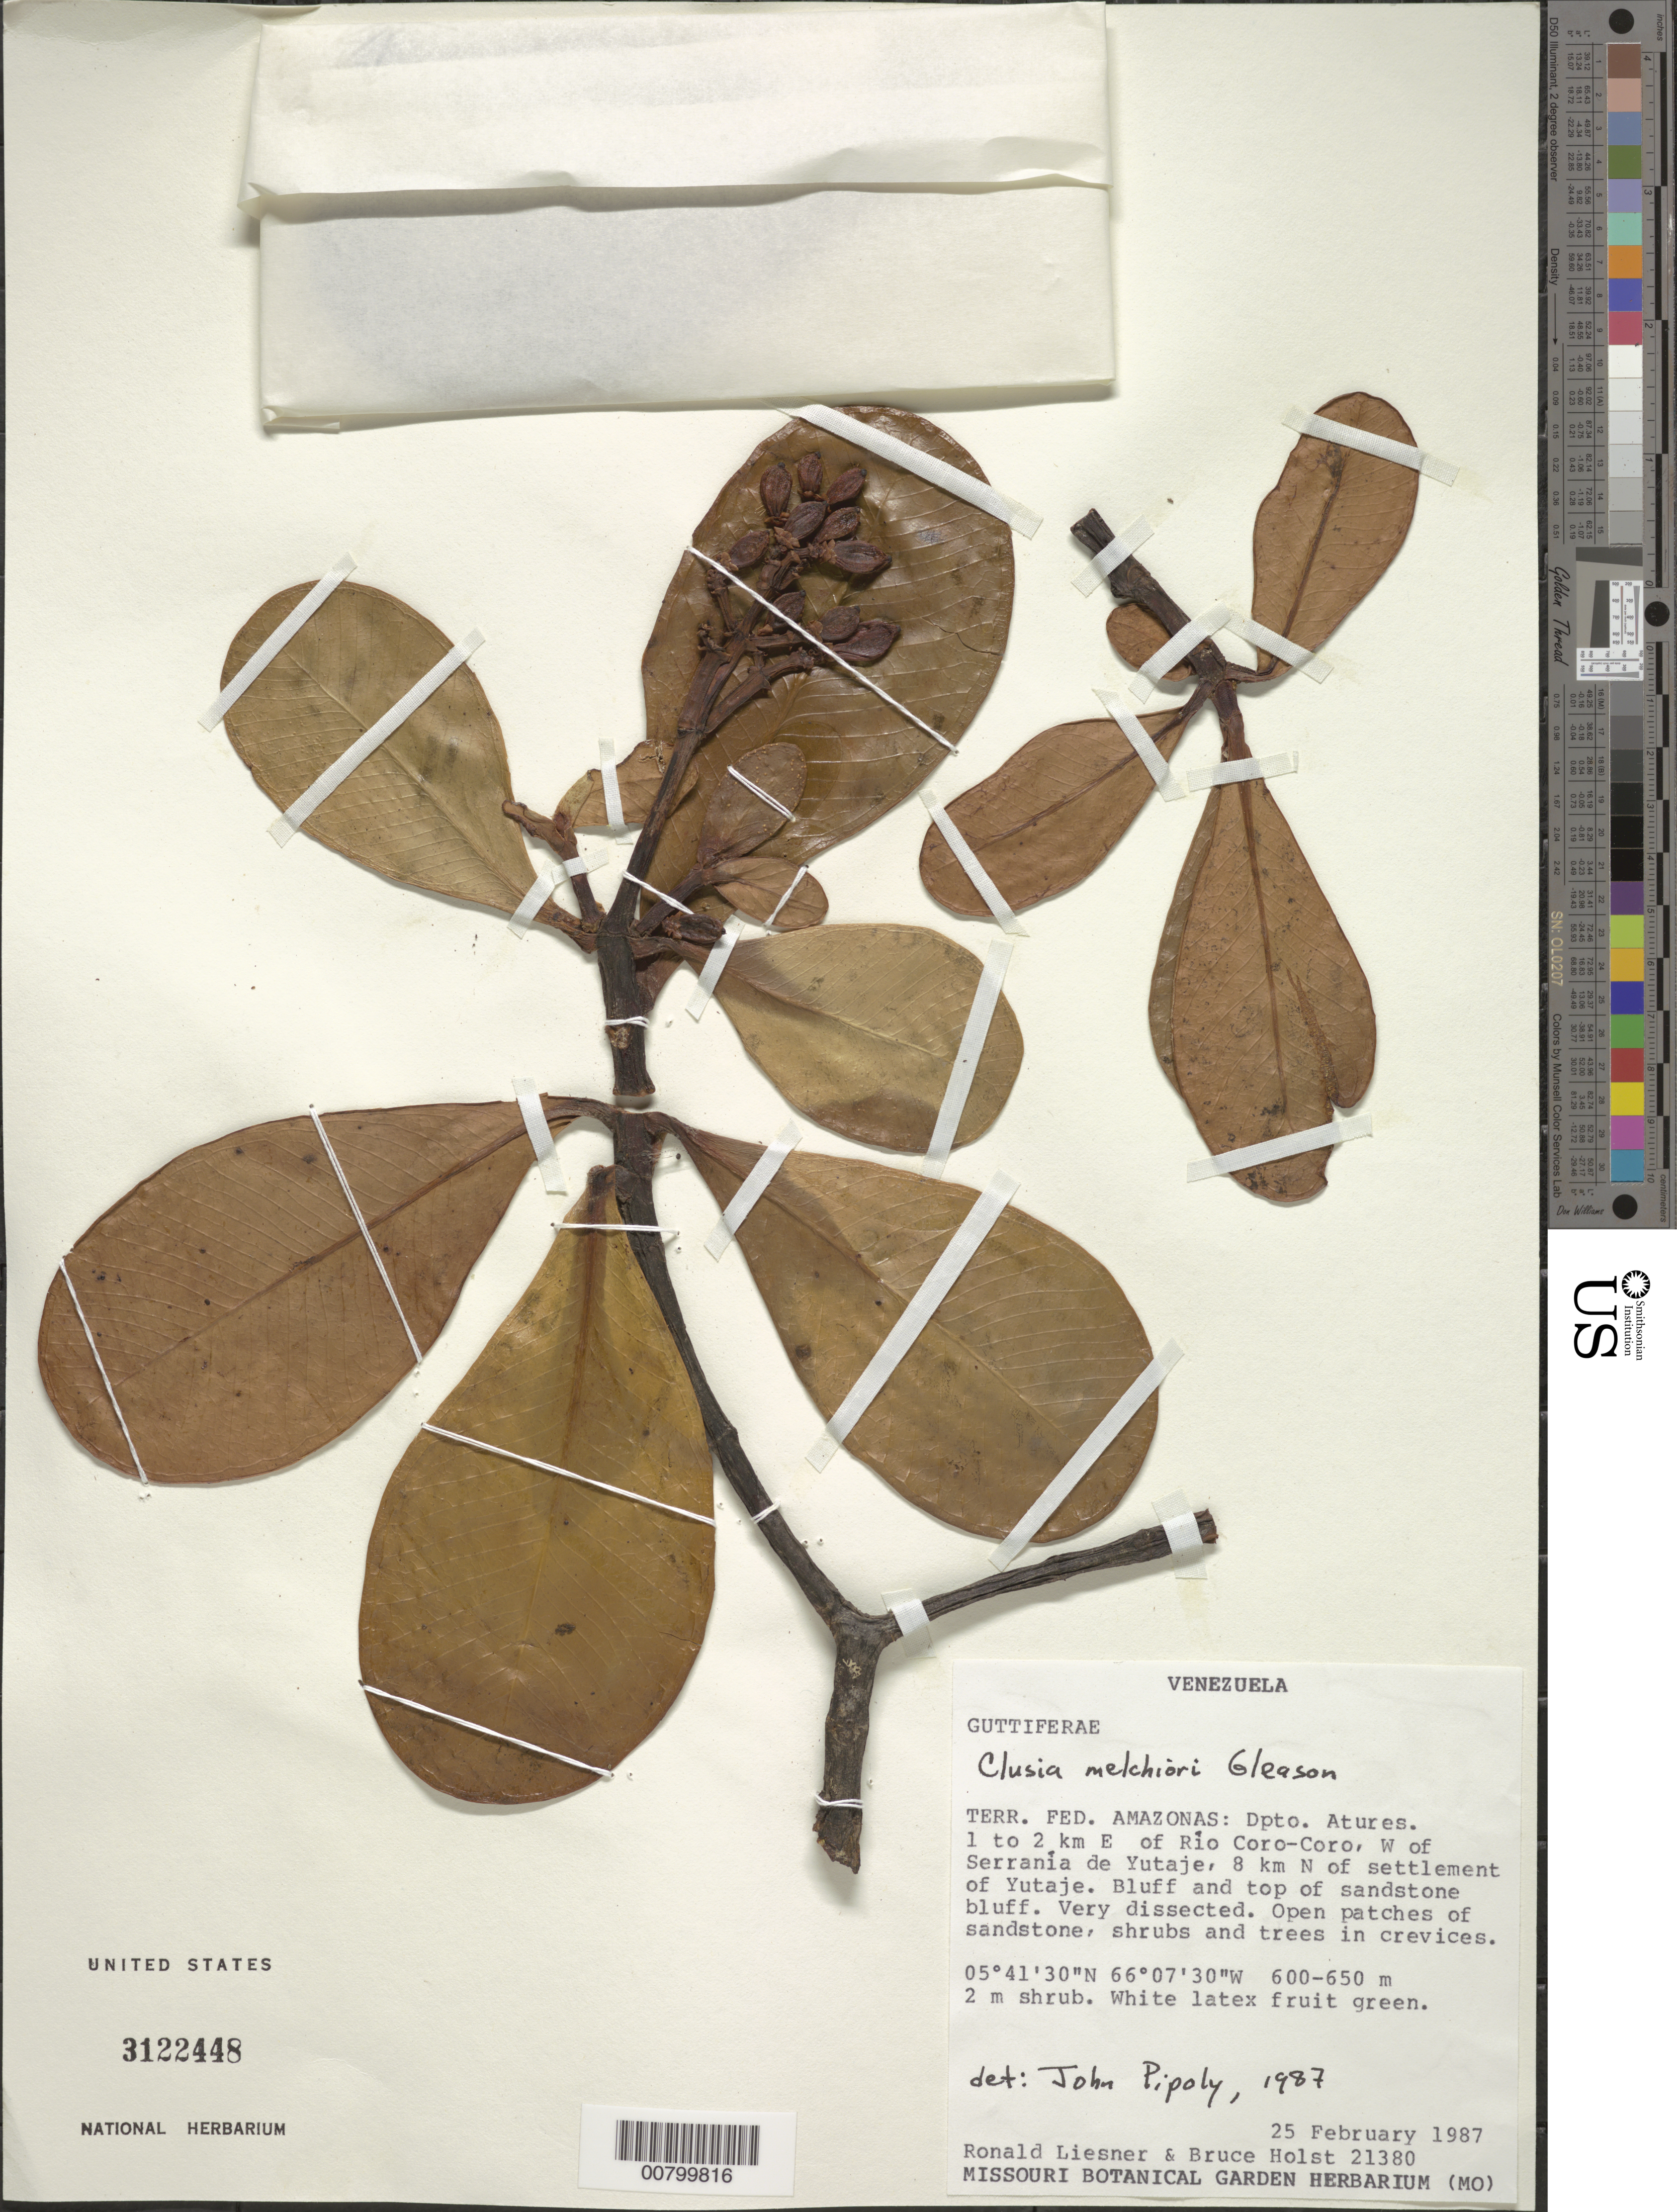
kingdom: Plantae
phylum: Tracheophyta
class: Magnoliopsida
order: Malpighiales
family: Clusiaceae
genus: Clusia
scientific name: Clusia melchiori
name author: Gleason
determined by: Pipoly, J. J., III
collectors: R. L. Liesner & B. Holst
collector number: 21380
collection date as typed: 25-Feb-87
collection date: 1987-02-25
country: Venezuela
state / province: Amazonas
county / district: Atures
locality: Río Coro-Coro, 1-2 km al E, W of Serrania de Yutajé, 8 km N of settlement of Yutajé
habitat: Bluff and top of sandstone bluff; very dissected; open patches of sandstone, shrubs and trees in crevices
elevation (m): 600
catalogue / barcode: US 3122448